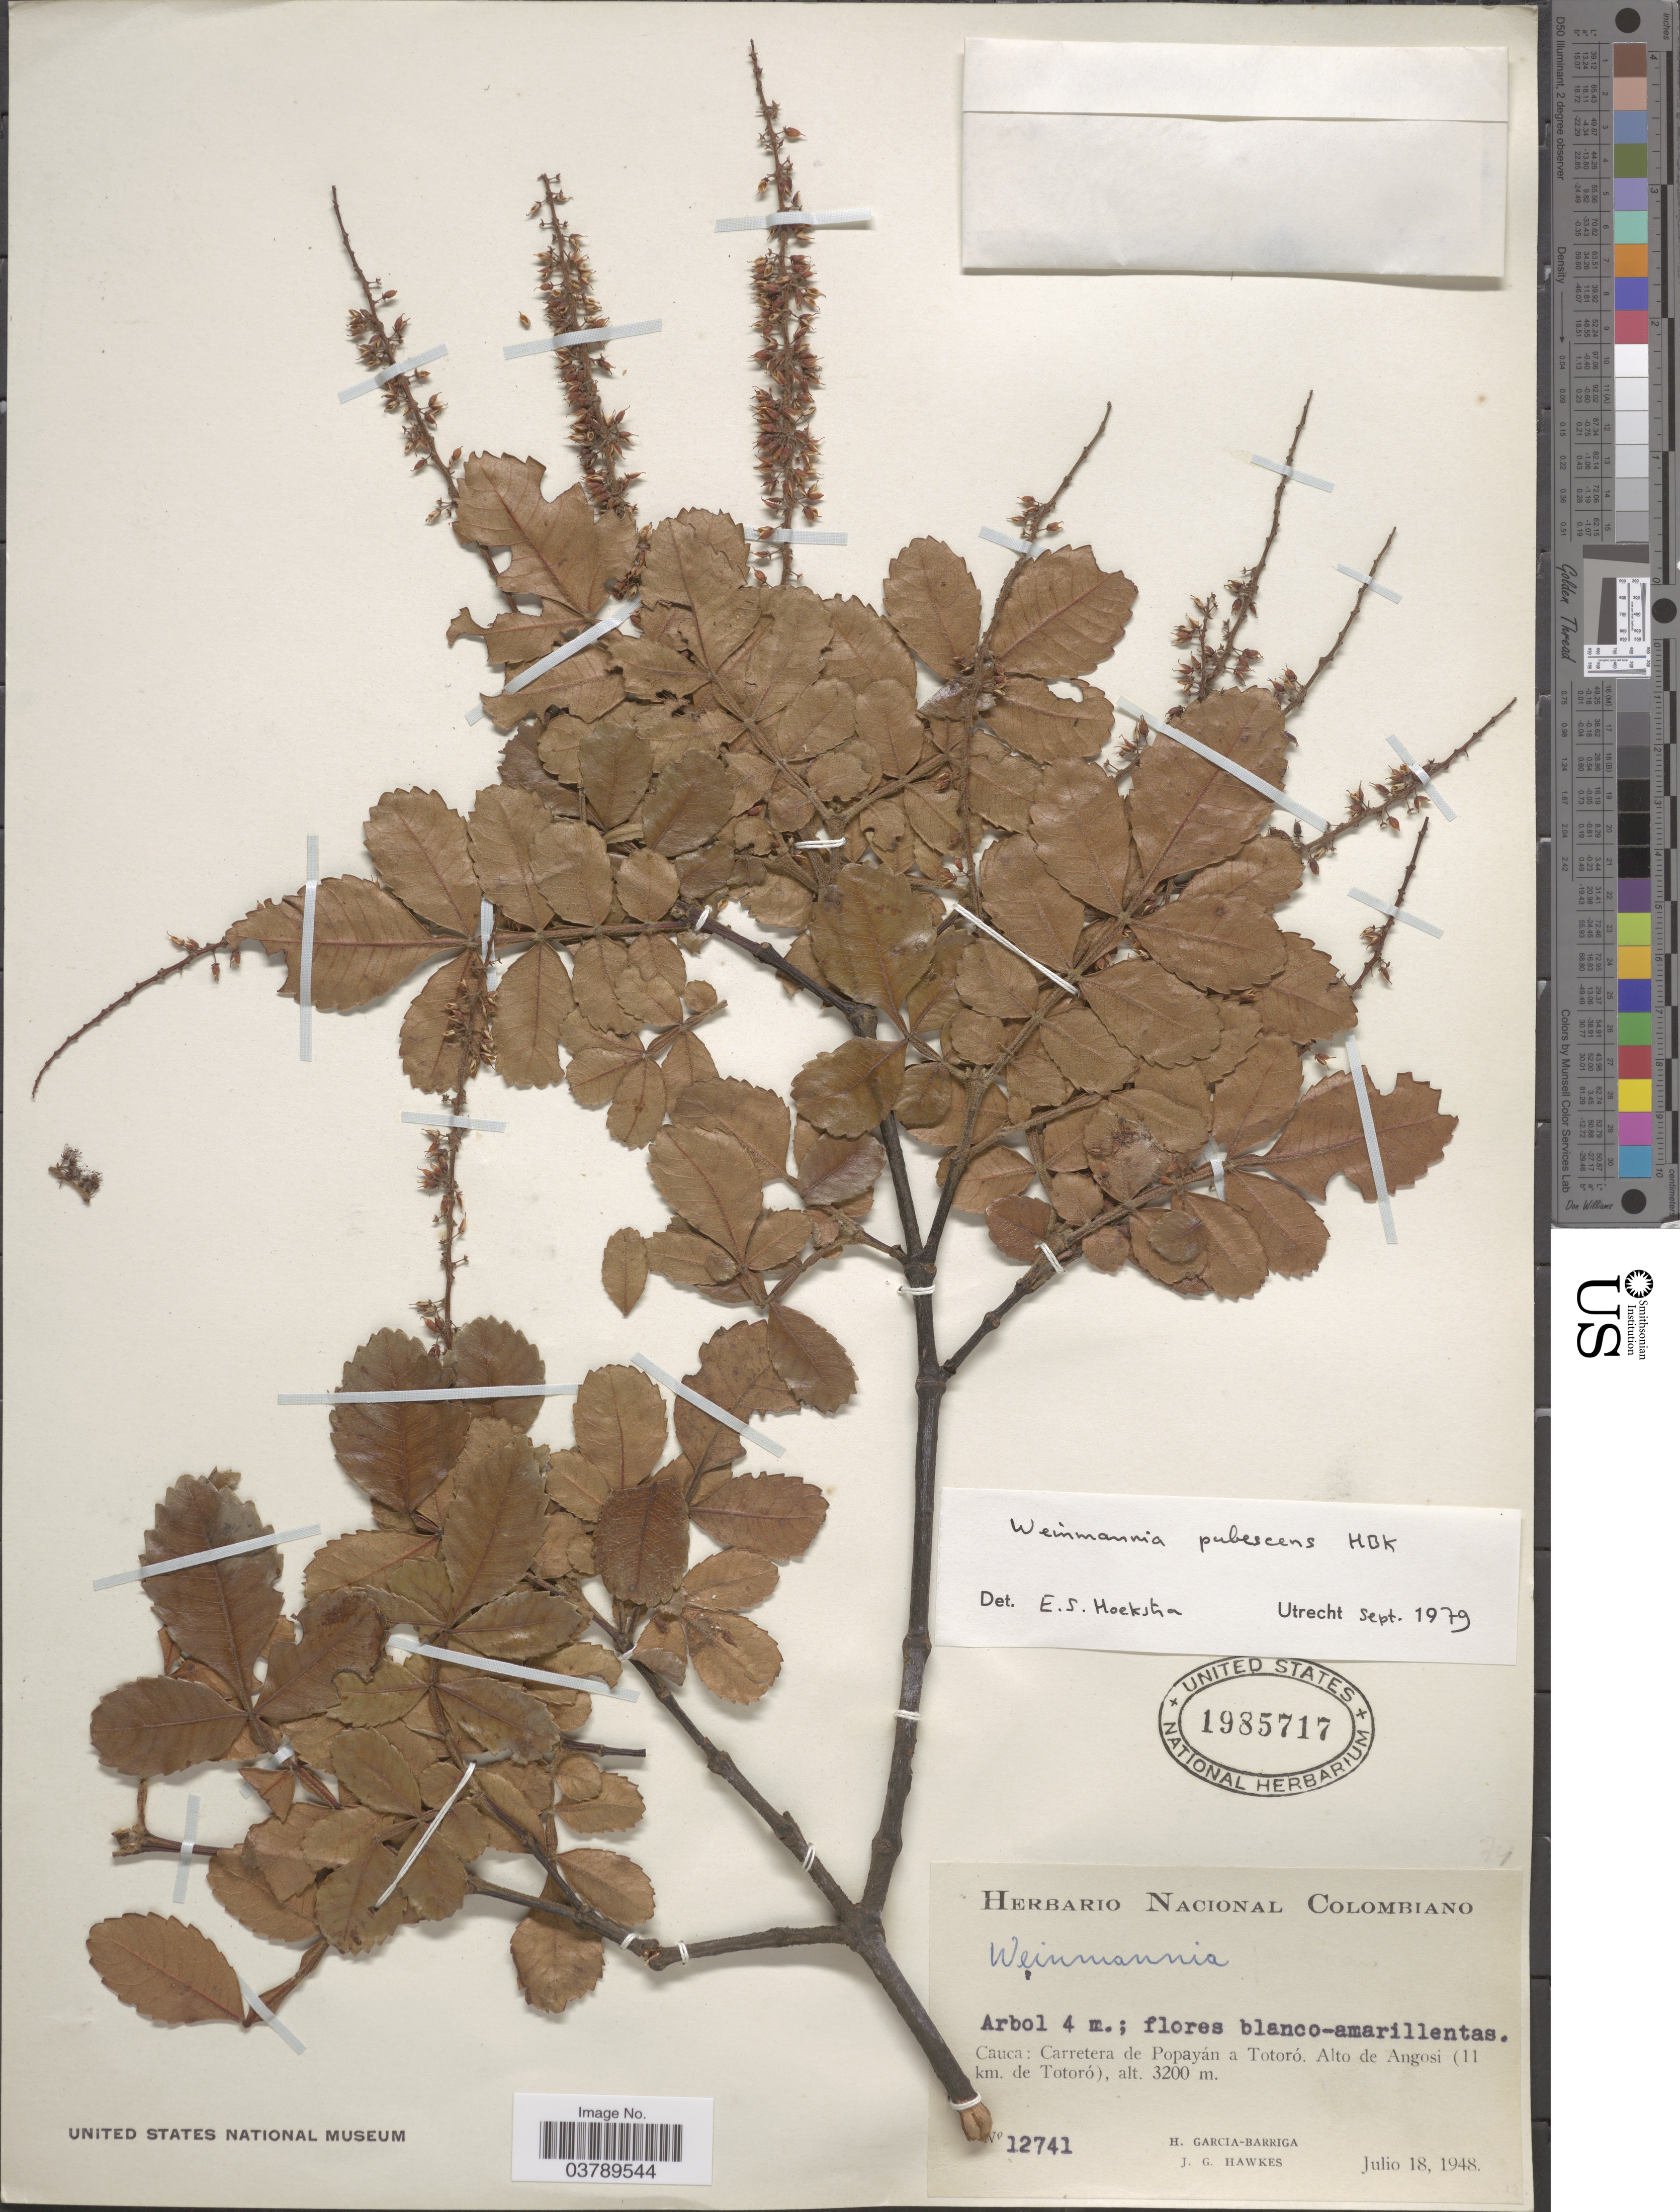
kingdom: Plantae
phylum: Tracheophyta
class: Magnoliopsida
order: Oxalidales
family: Cunoniaceae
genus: Weinmannia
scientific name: Weinmannia pubescens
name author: Kunth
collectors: H. García Barriga & J. Hawkes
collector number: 12741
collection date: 1948-07-18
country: Colombia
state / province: Cauca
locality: Carretera de Popayán a Totoró. Alto de Angosi (11 km. de Totoró).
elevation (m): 3200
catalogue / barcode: US 1985717